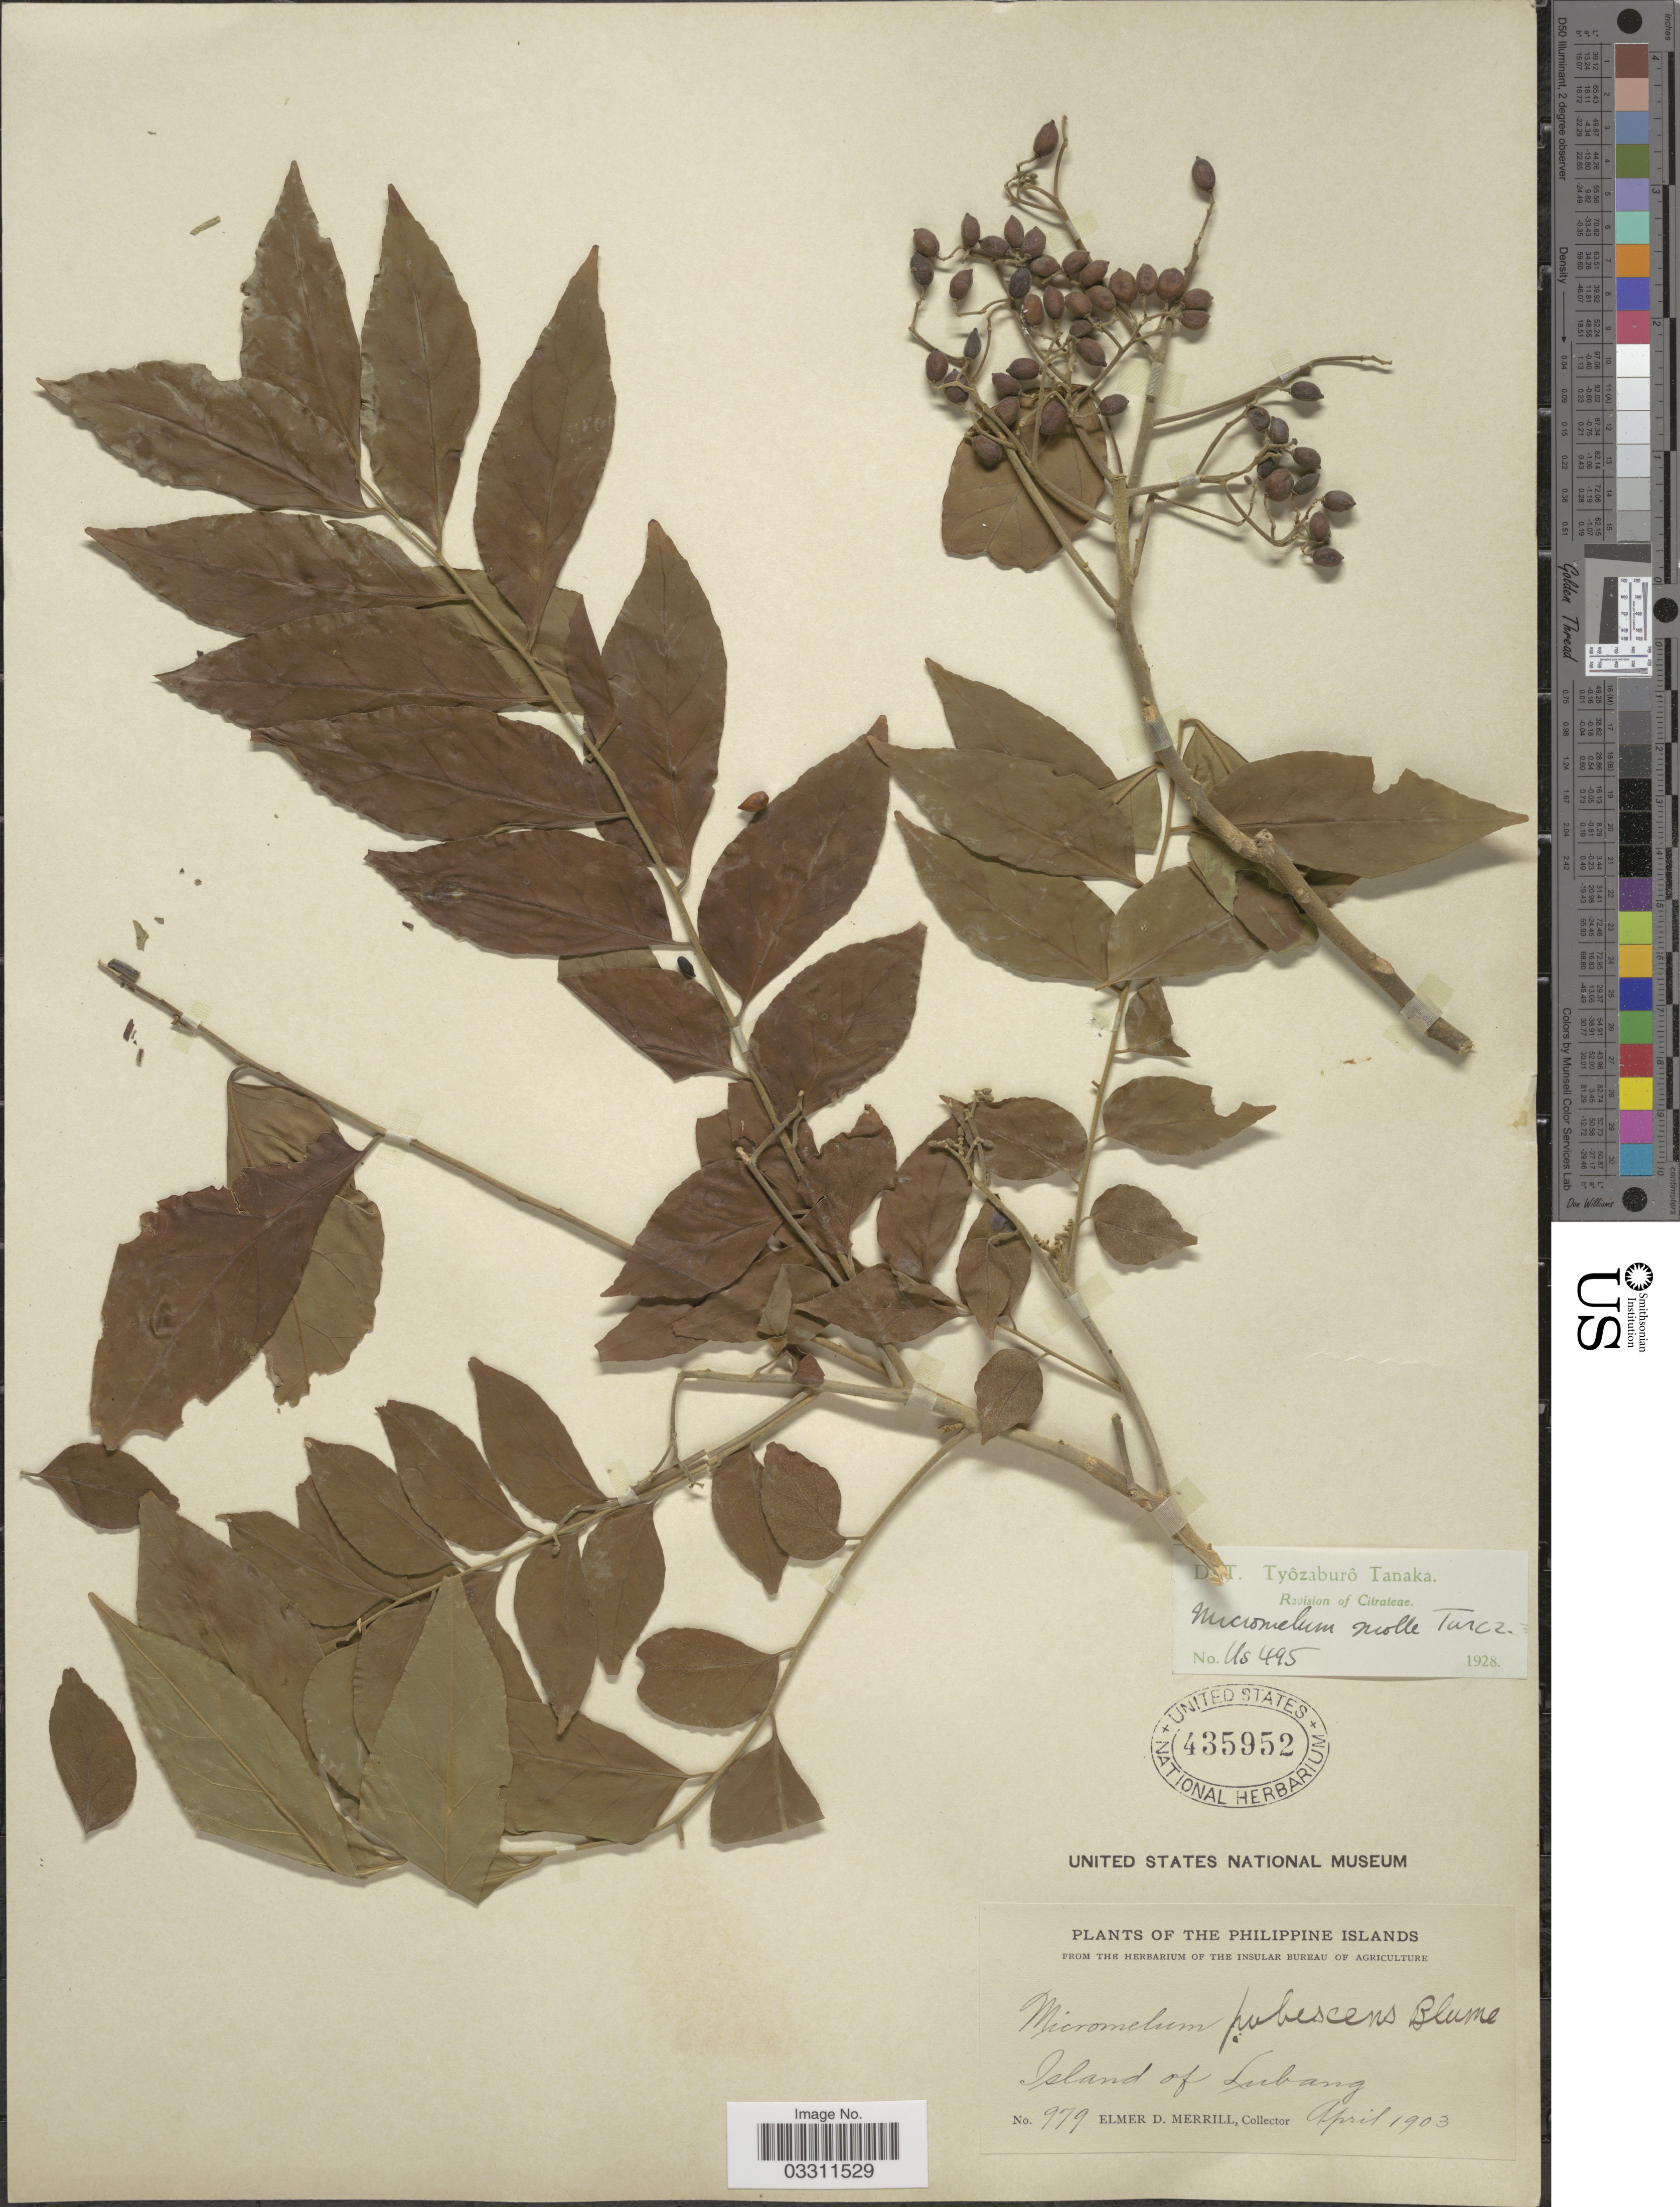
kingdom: Plantae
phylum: Tracheophyta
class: Magnoliopsida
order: Sapindales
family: Rutaceae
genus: Micromelum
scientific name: Micromelum molle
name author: Turcz.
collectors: E. D. Merrill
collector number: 979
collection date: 1903-04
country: Philippines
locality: Island of Lubang.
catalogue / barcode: US 435952